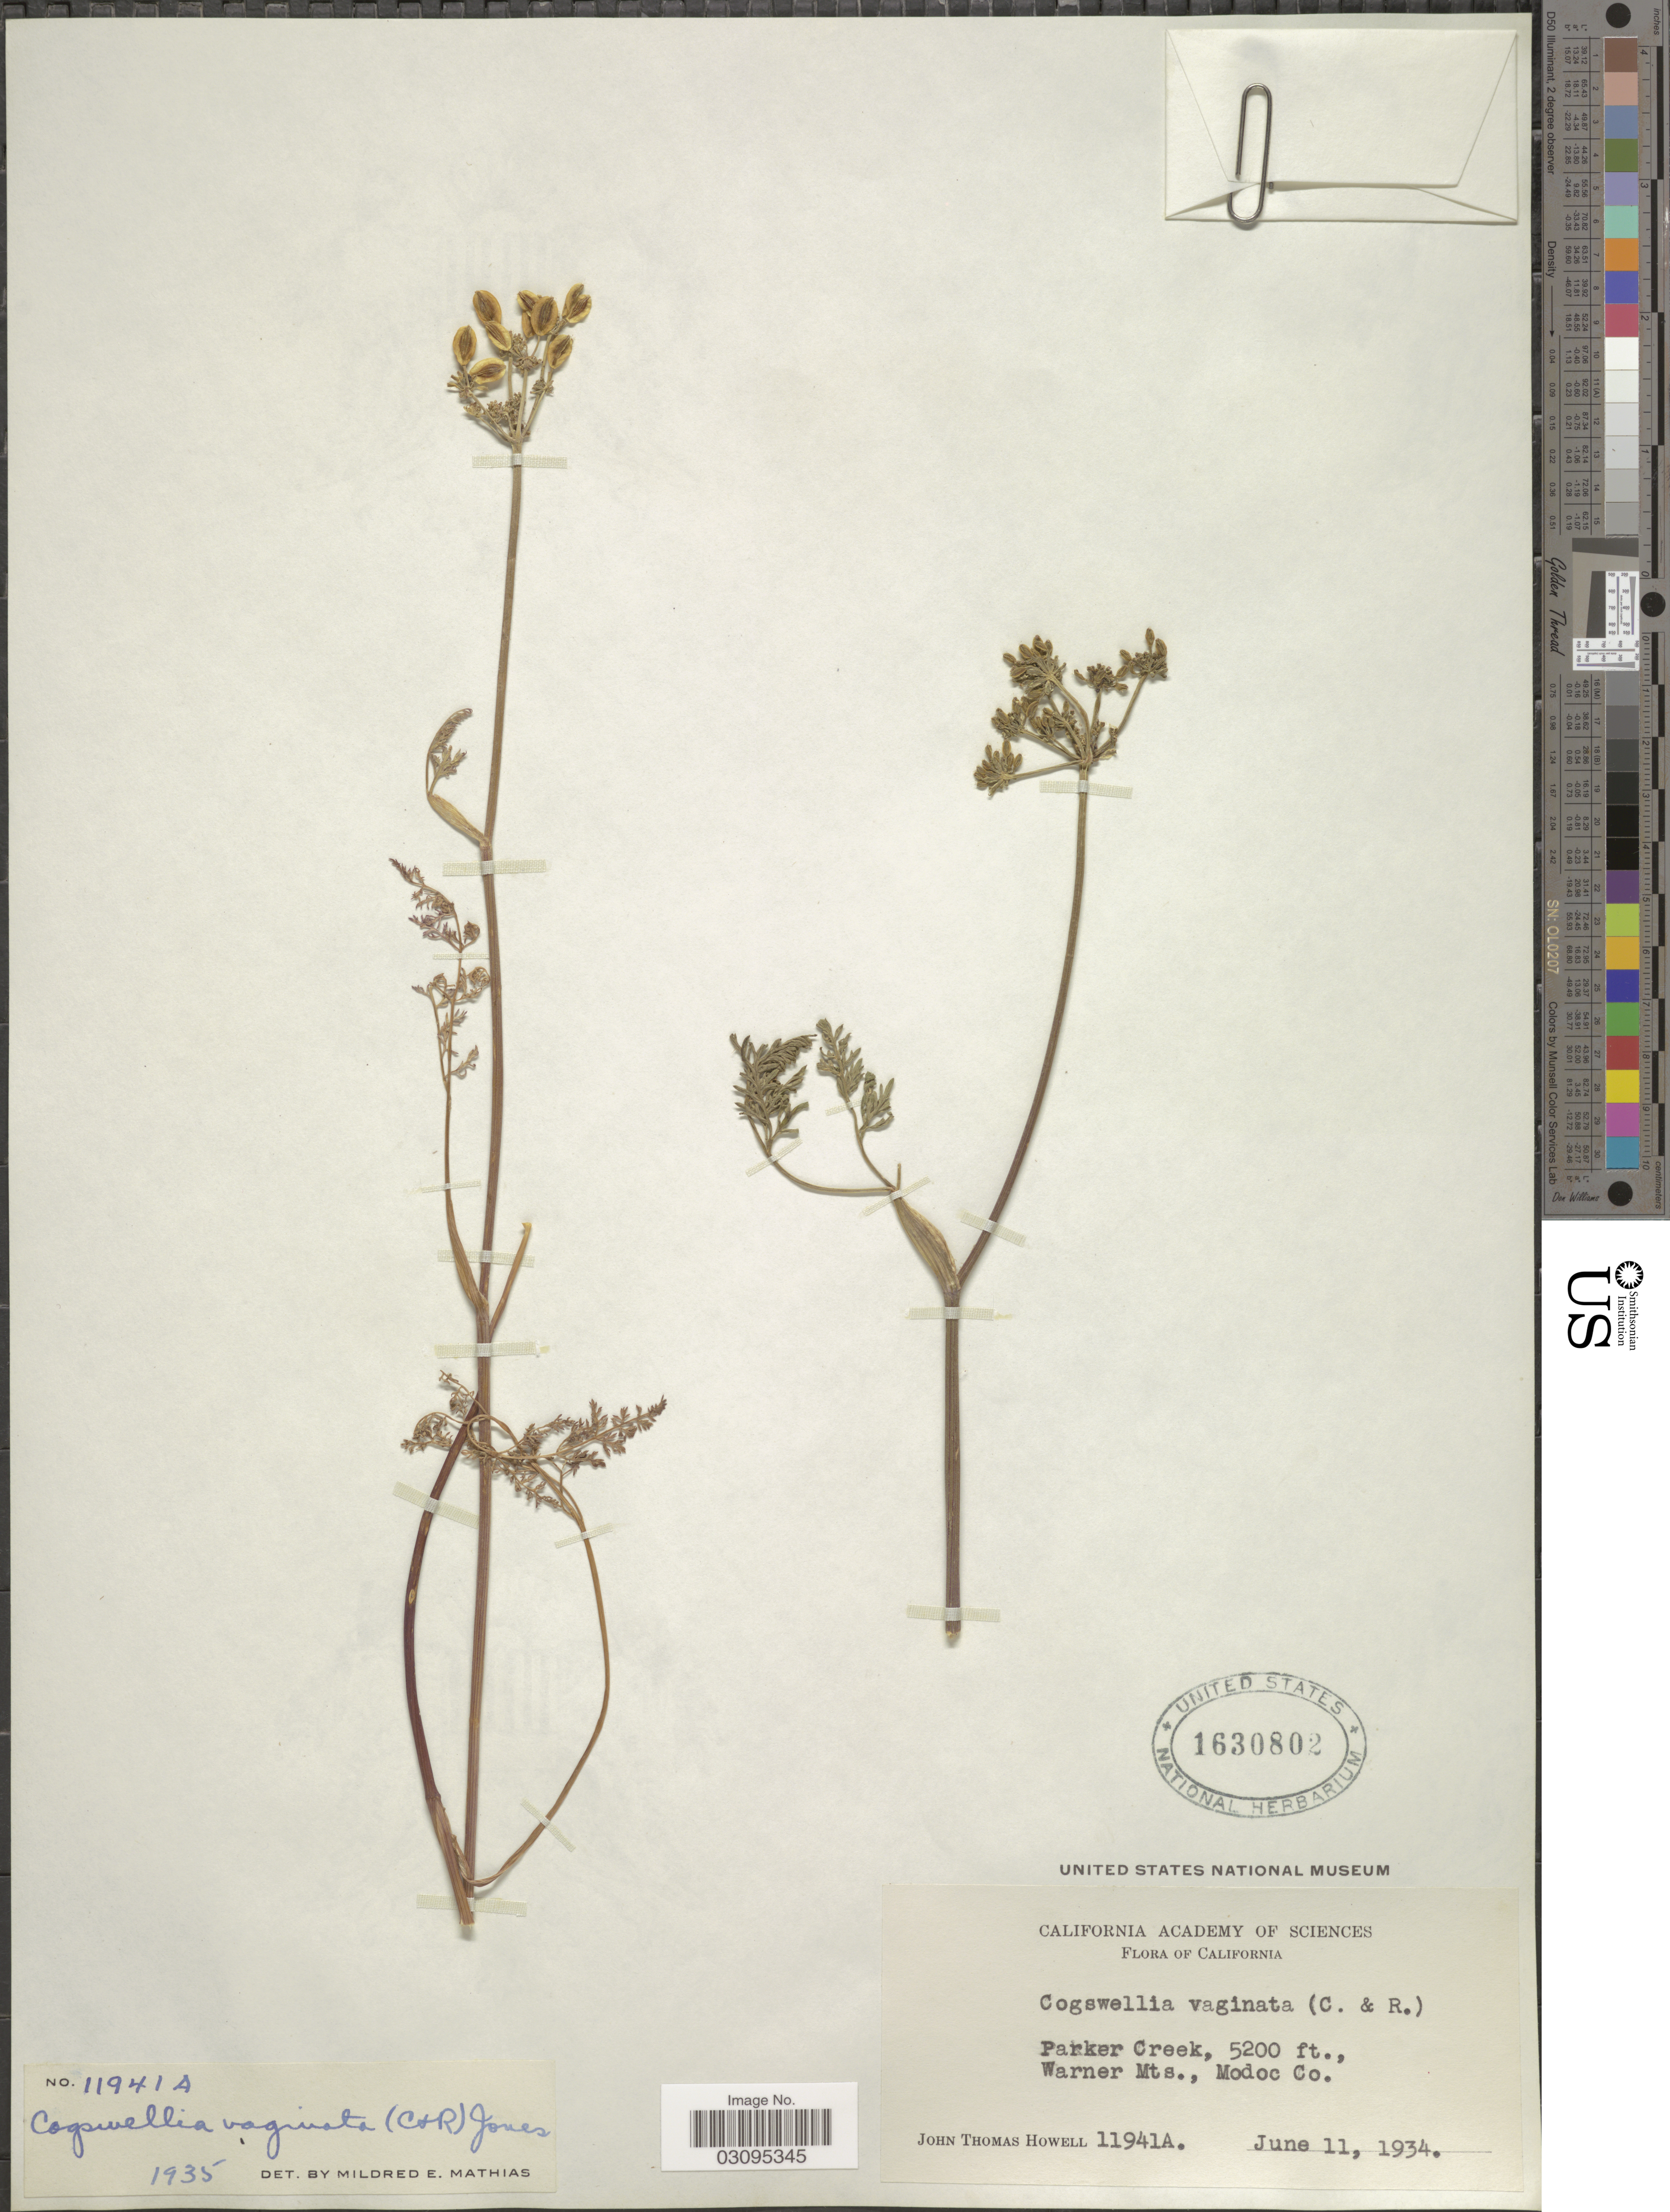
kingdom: Plantae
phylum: Tracheophyta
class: Magnoliopsida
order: Apiales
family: Apiaceae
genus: Lomatium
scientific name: Lomatium vaginatum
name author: J.M. Coult. & Rose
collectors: J. T. Howell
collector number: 11941A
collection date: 1934-06-11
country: United States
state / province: California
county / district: Modoc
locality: Parker Creek, Warner Mts., Modoc Co.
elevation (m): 1585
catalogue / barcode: US 1630802